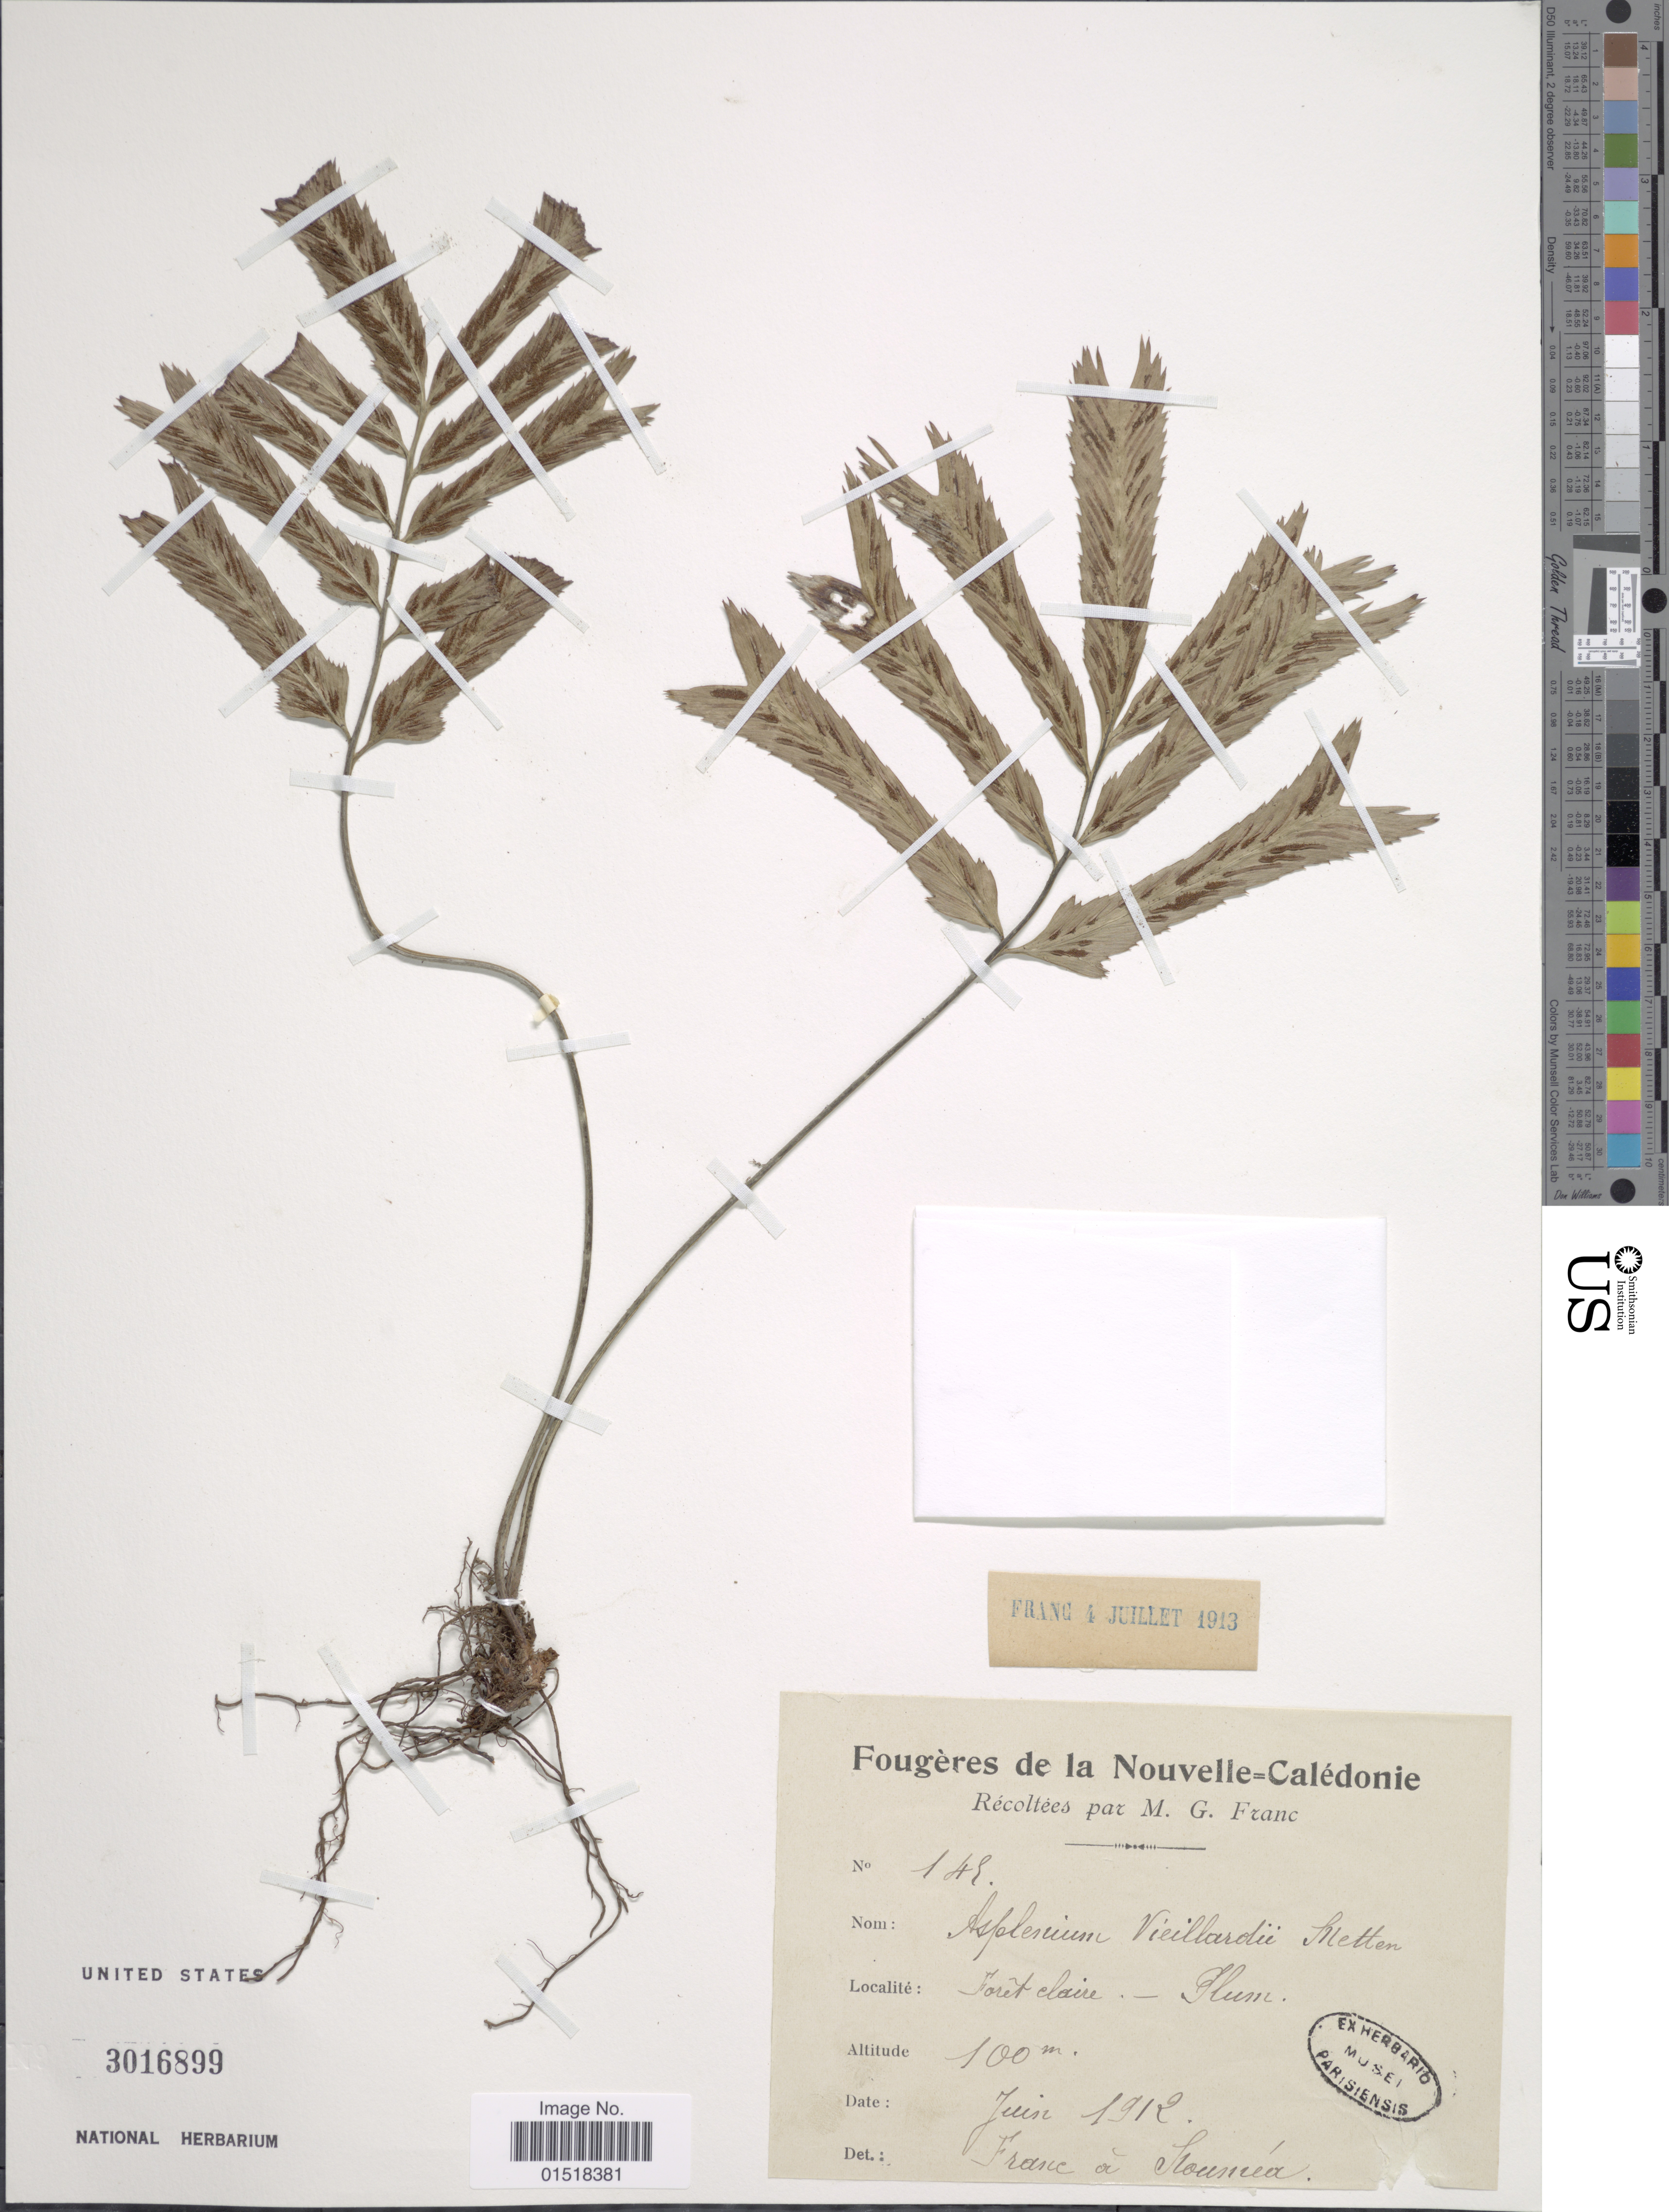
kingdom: Plantae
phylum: Tracheophyta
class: Polypodiopsida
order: Polypodiales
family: Aspleniaceae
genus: Asplenium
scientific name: Asplenium vieillardii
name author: Mett.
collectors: Franc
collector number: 145*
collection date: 1912-06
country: New Caledonia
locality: Forêt claire - Plum.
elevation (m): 100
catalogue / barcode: US 3016899